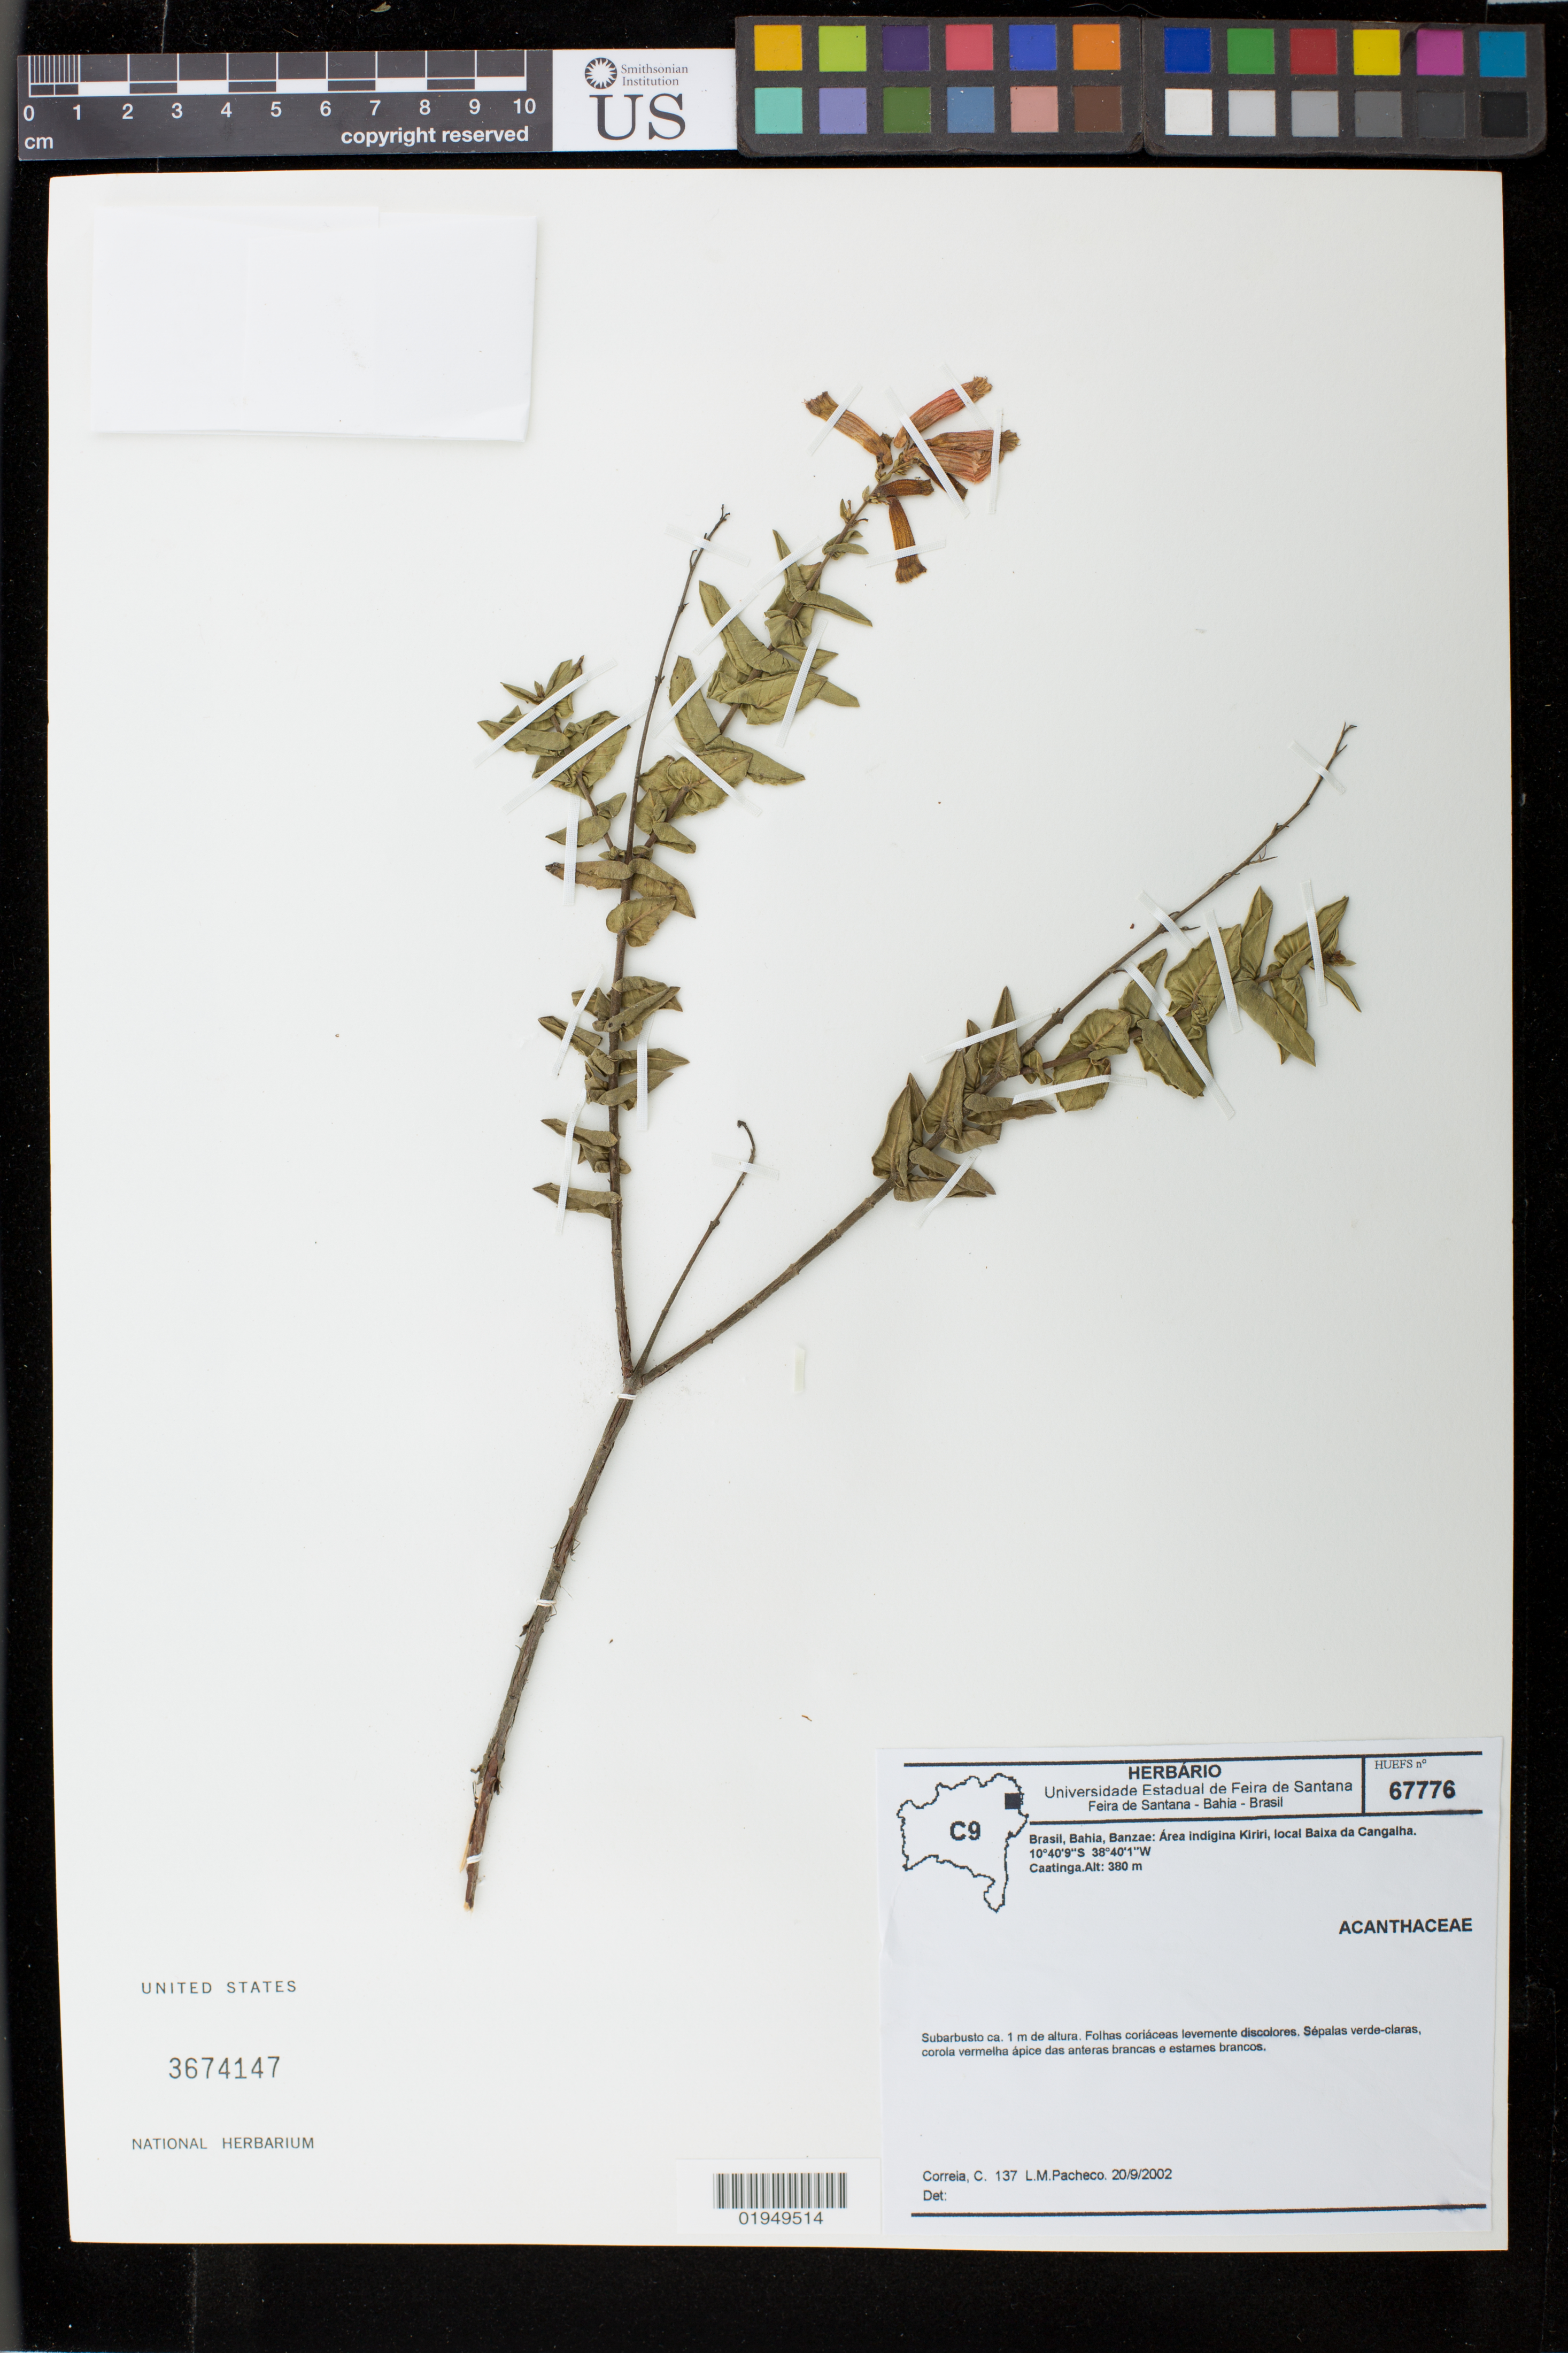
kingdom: Plantae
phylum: Tracheophyta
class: Magnoliopsida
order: Lamiales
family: Acanthaceae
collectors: C. Correia & L. Pacheco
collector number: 137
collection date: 2002-09-20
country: Brazil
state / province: Bahia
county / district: Banzae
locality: Area indigina Kiriri, local Baixa da Cangalha.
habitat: Caatinga.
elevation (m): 380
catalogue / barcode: US 3674147